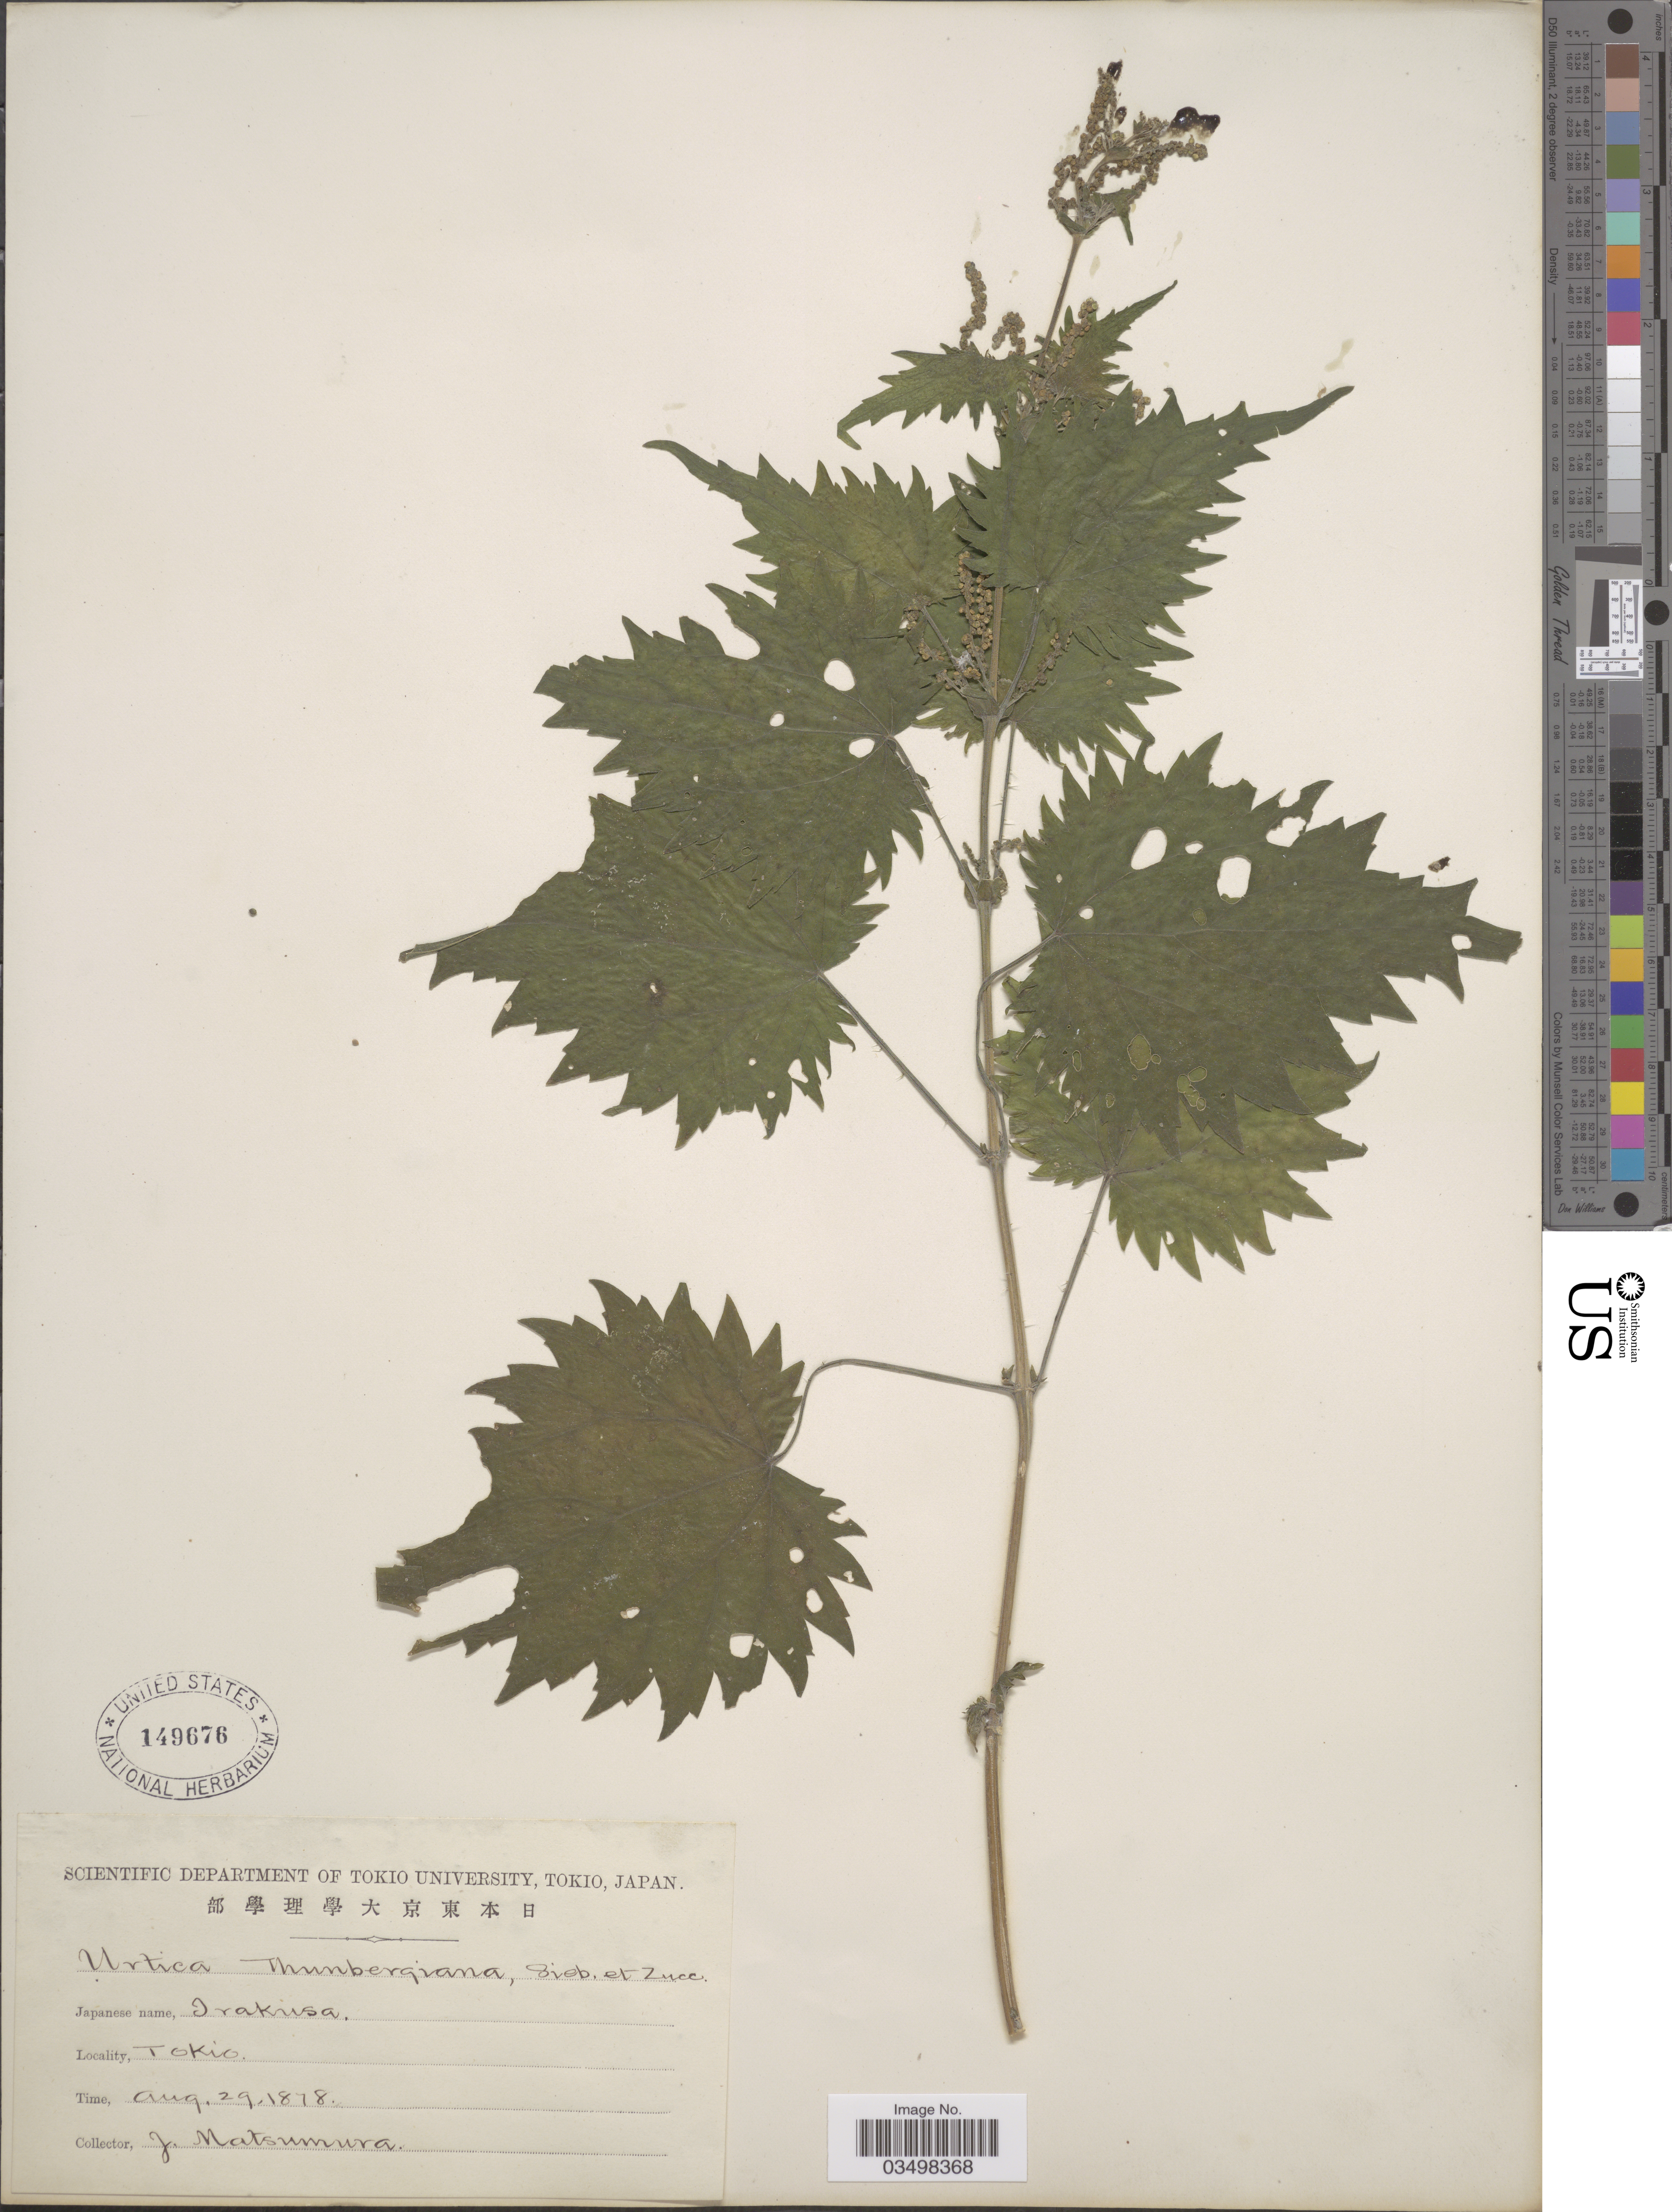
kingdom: Plantae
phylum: Tracheophyta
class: Magnoliopsida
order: Rosales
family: Urticaceae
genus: Urtica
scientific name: Urtica thunbergiana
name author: Siebold & Zucc.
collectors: J. Matsumura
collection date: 1878-08-29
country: Japan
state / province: Tokyo, Federal City of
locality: Tokio.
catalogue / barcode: US 149676